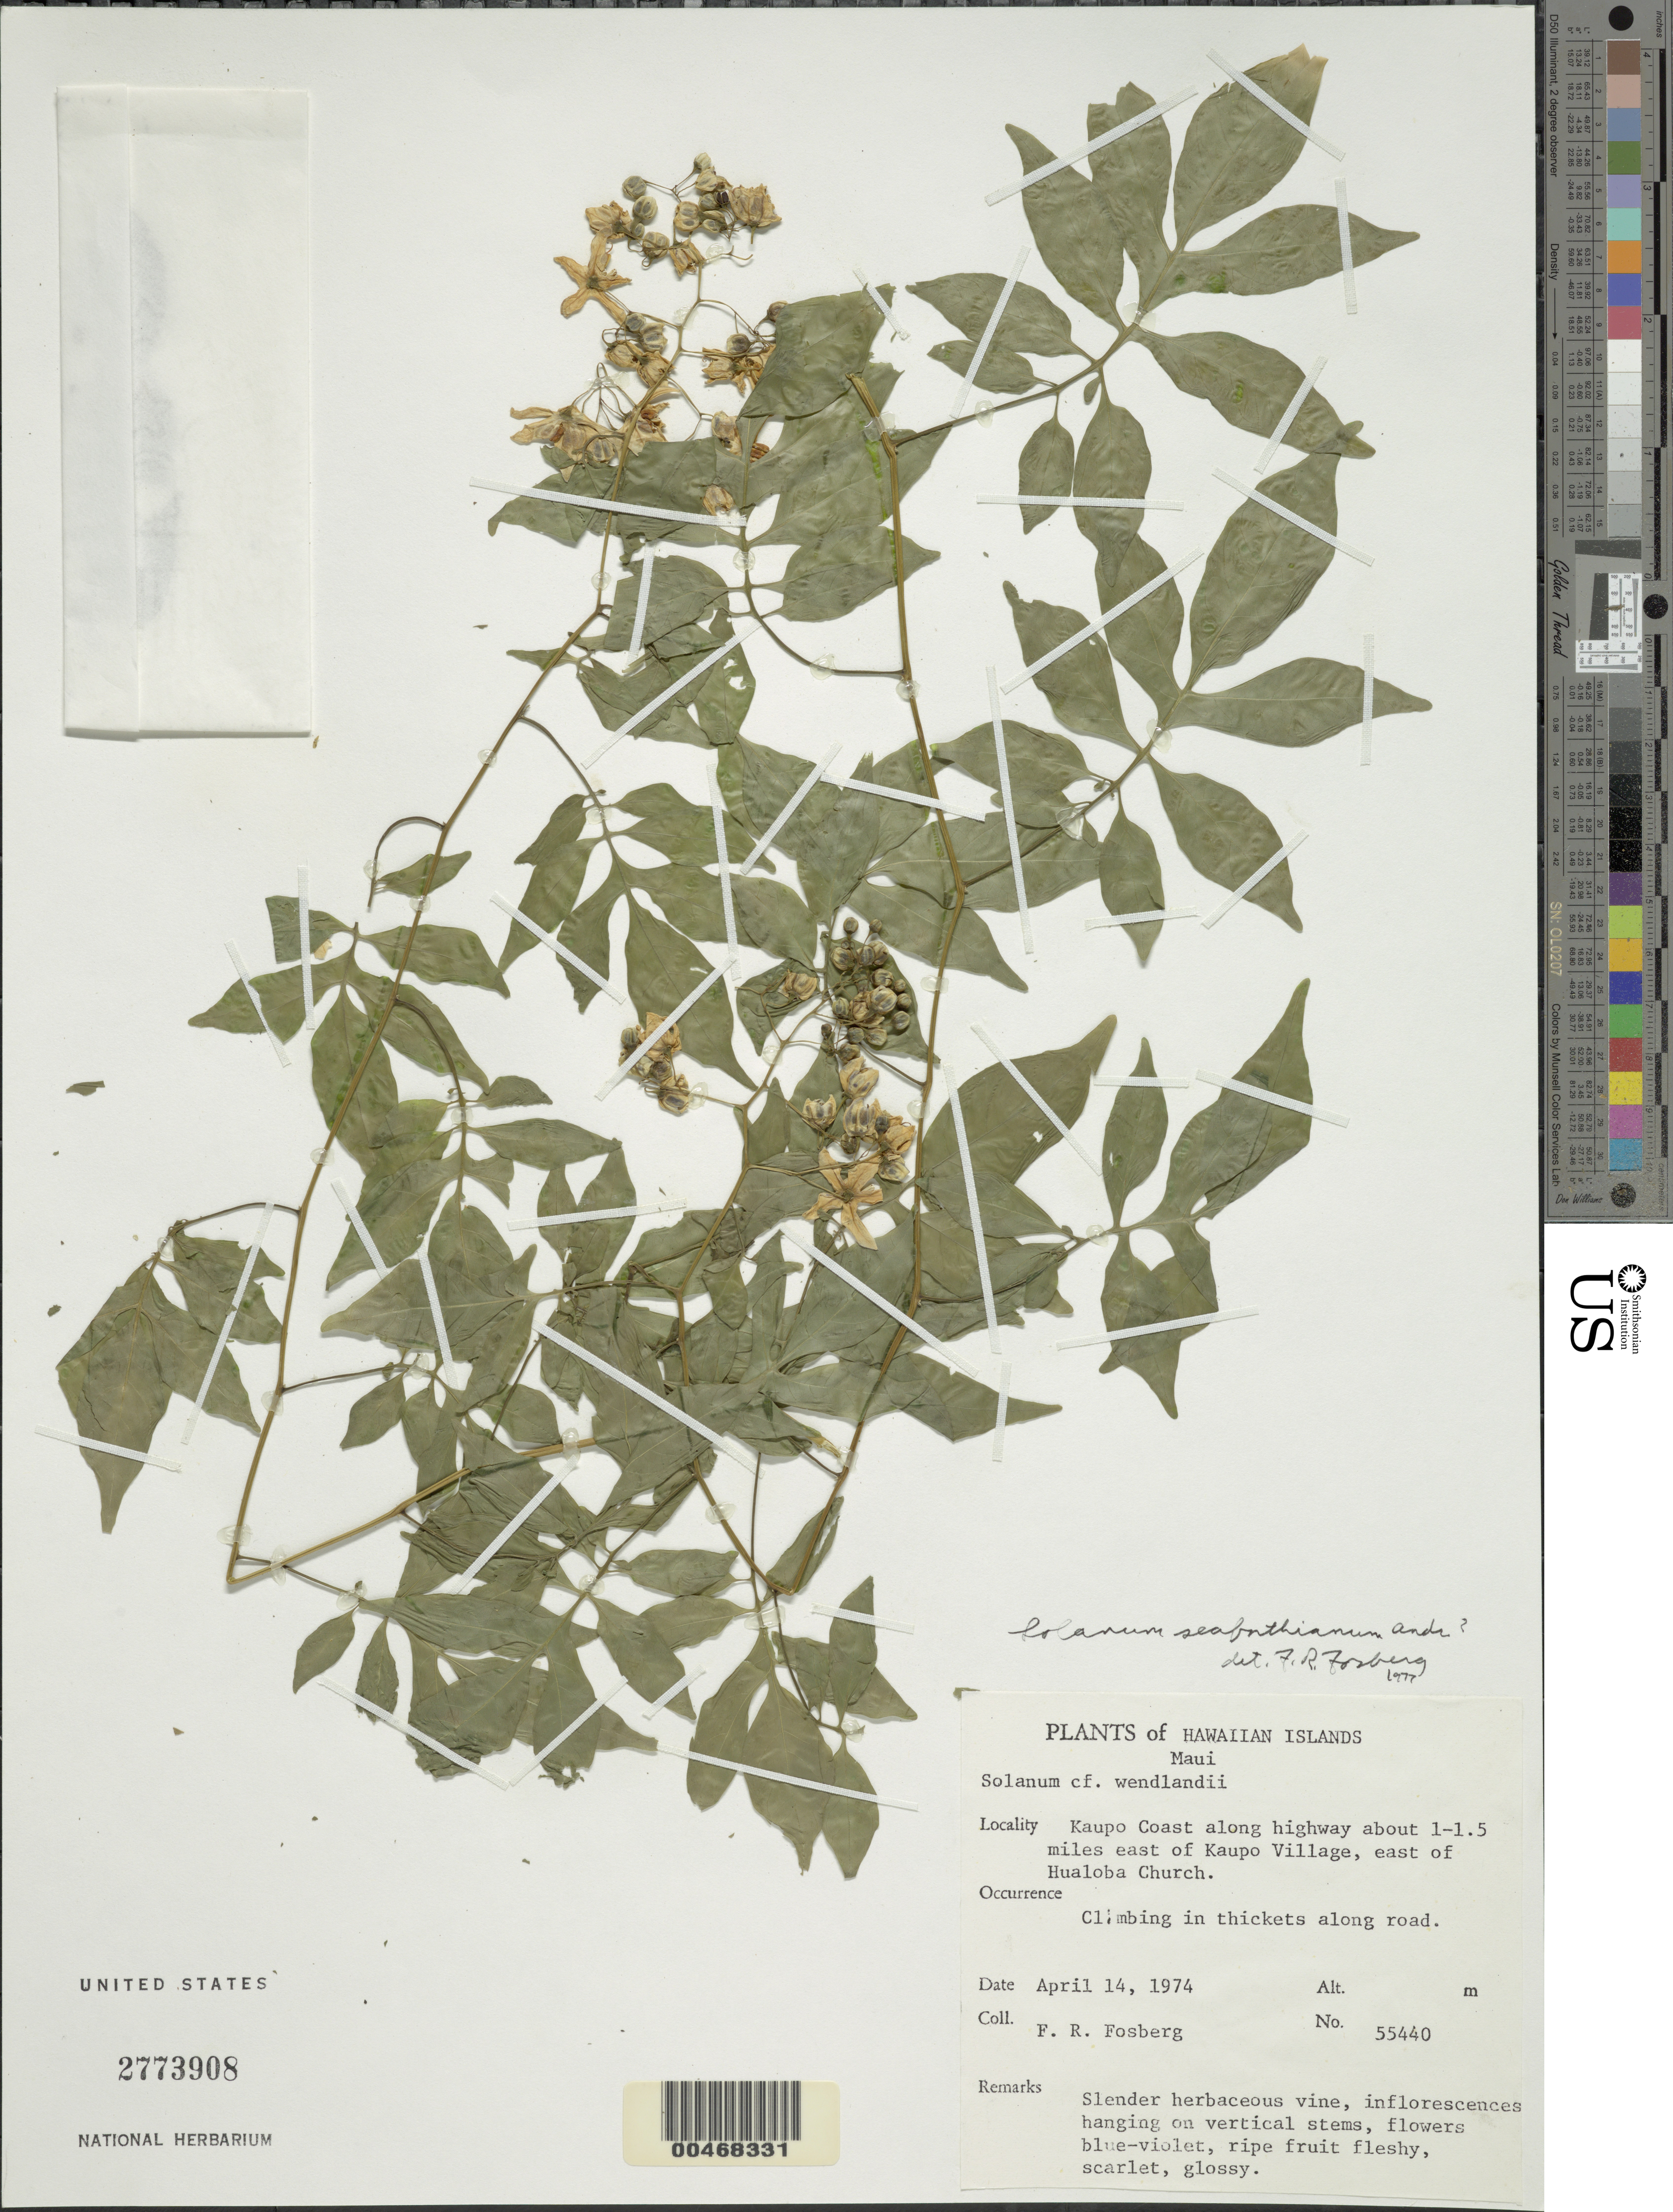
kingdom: Plantae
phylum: Tracheophyta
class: Magnoliopsida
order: Solanales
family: Solanaceae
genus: Solanum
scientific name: Solanum seaforthianum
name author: Andrews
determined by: Fosberg, F. R.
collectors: F. R. Fosberg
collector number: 55440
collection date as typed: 14 Apr 1974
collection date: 1974-04-14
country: United States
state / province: Hawaii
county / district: Maui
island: Maui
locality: Kaupo Coast along hwy. about 1-1.5 mi E of Kaupo Village, E of Hualoba Church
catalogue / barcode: US 2773908